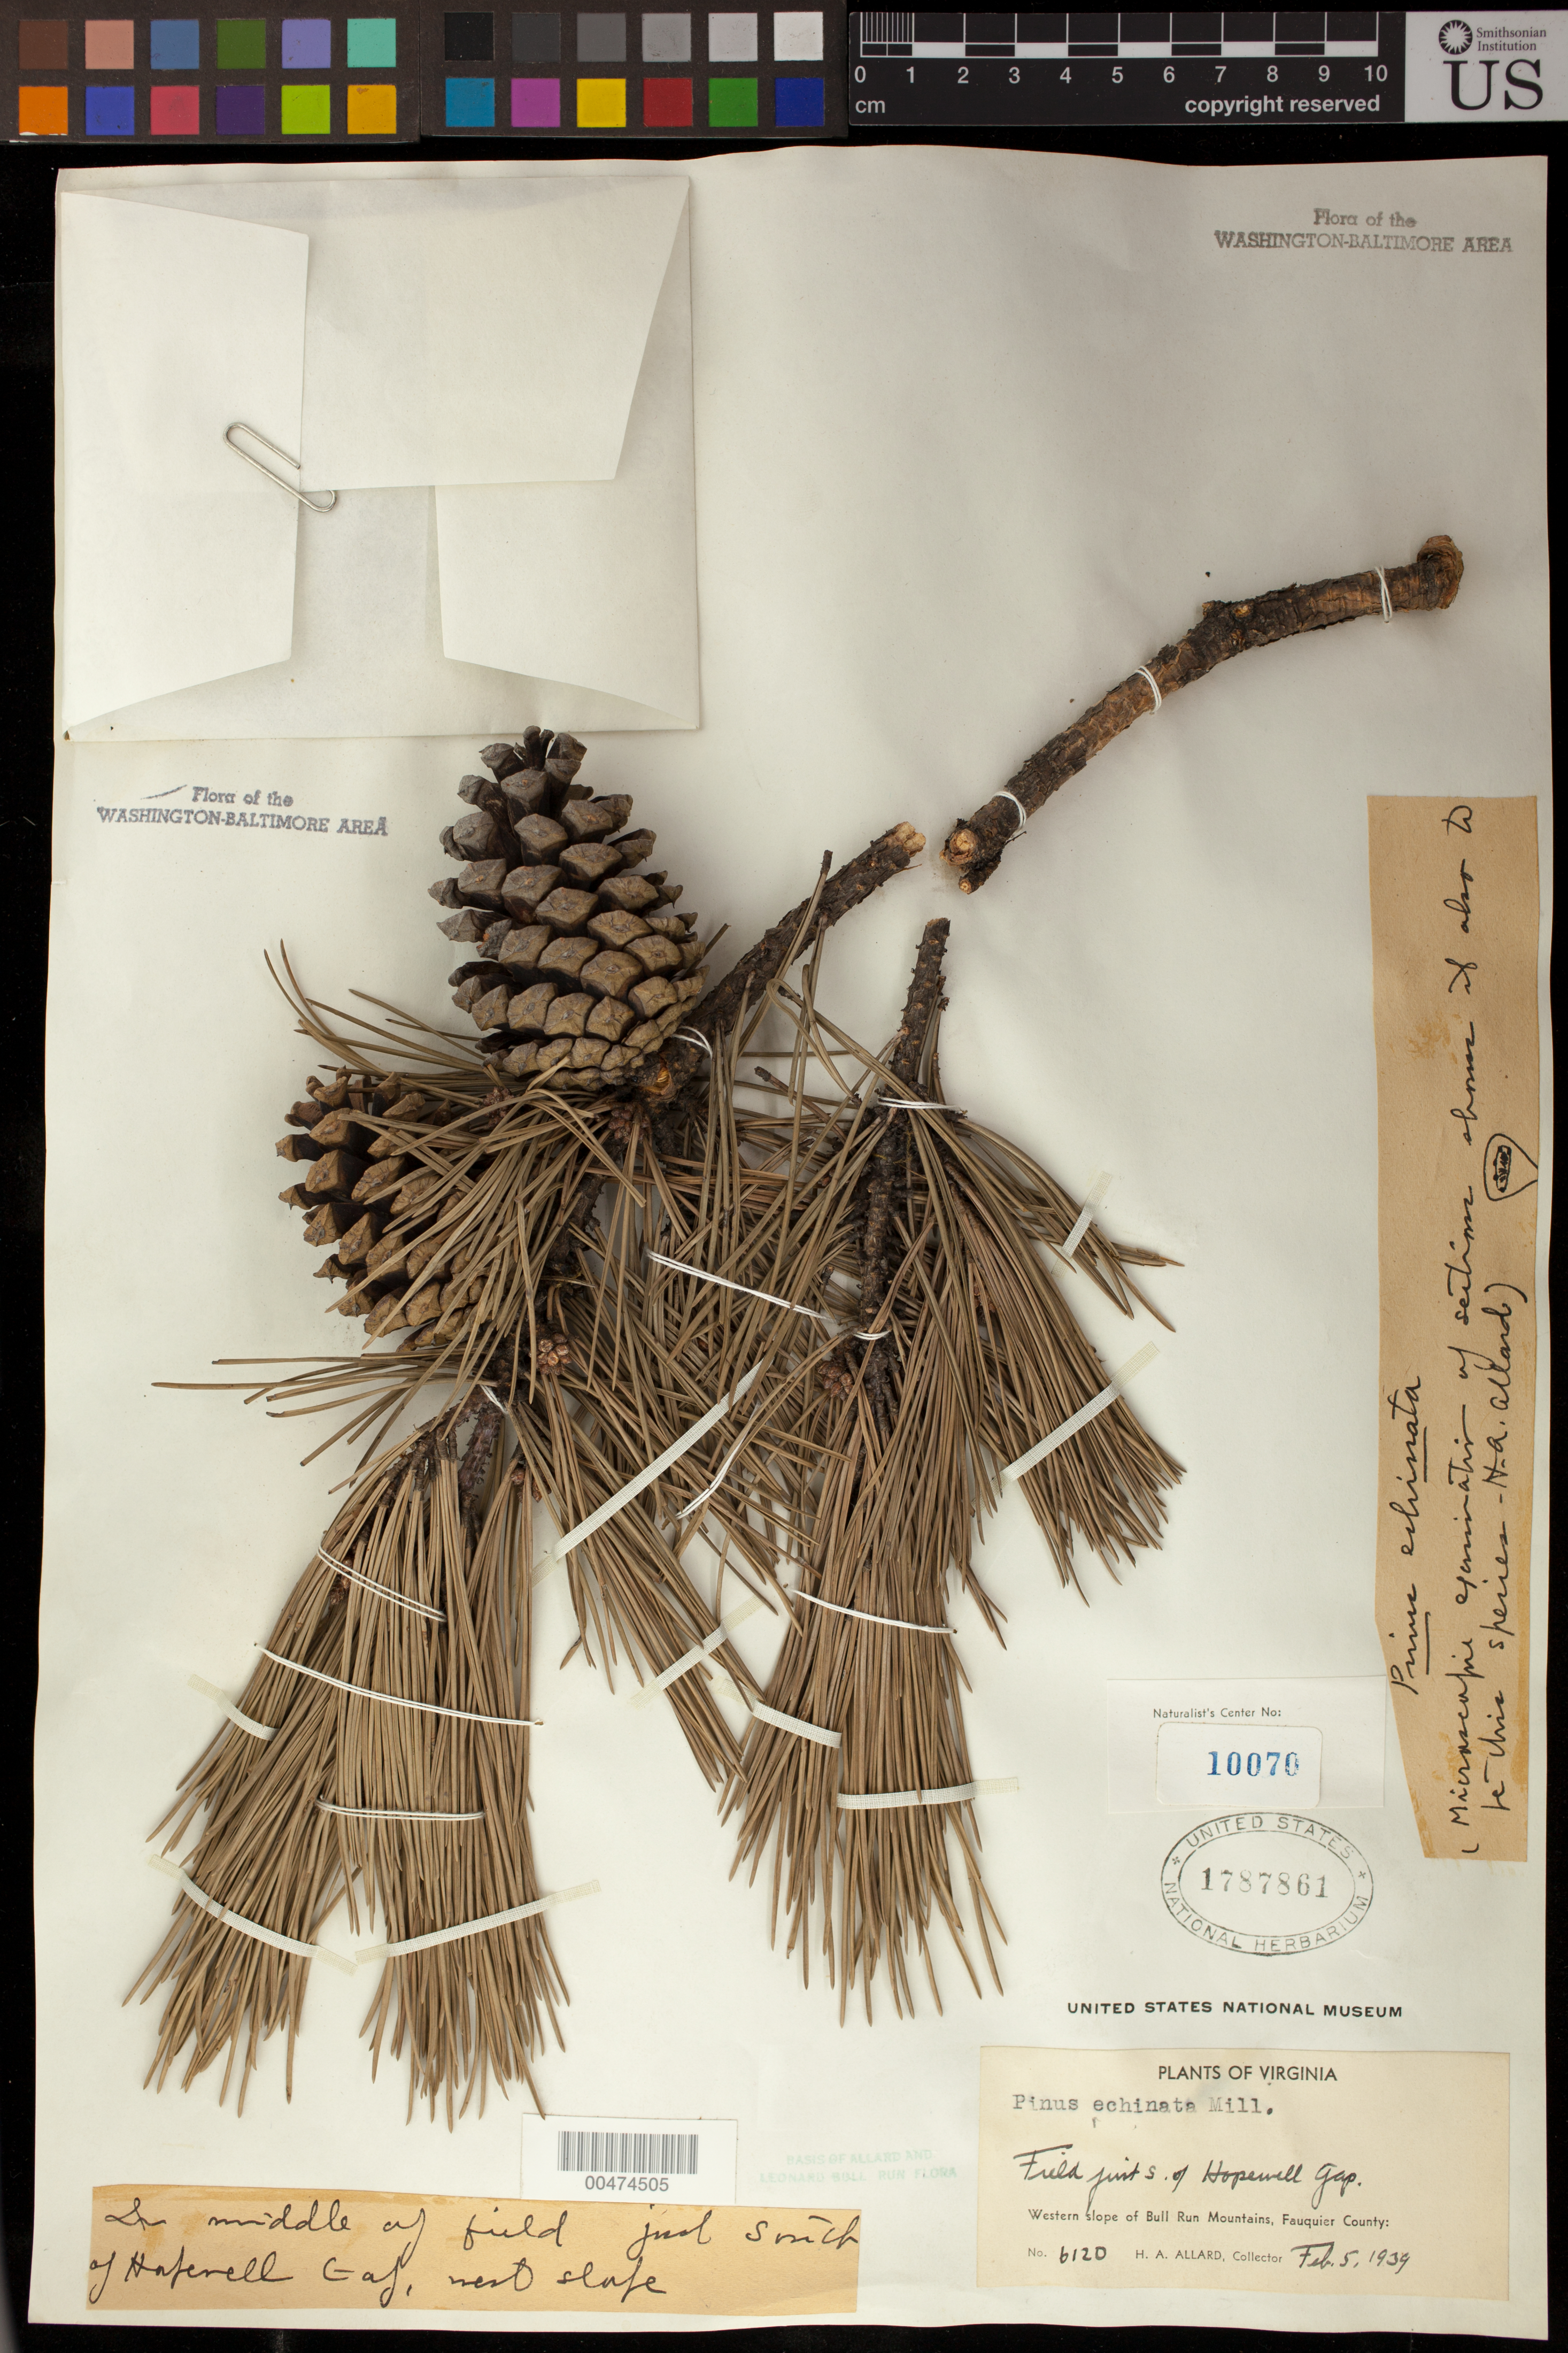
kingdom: Plantae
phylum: Tracheophyta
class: Pinopsida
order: Pinales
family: Pinaceae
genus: Pinus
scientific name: Pinus echinata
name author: Mill.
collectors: H. A. Allard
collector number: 6120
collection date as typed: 05 Feb 1939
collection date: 1939-02-05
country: United States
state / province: Virginia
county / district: Fauquier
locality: S of Hopewell Gap, west slope of Bull Run Mts Bull Run Mts.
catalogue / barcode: US 1787861